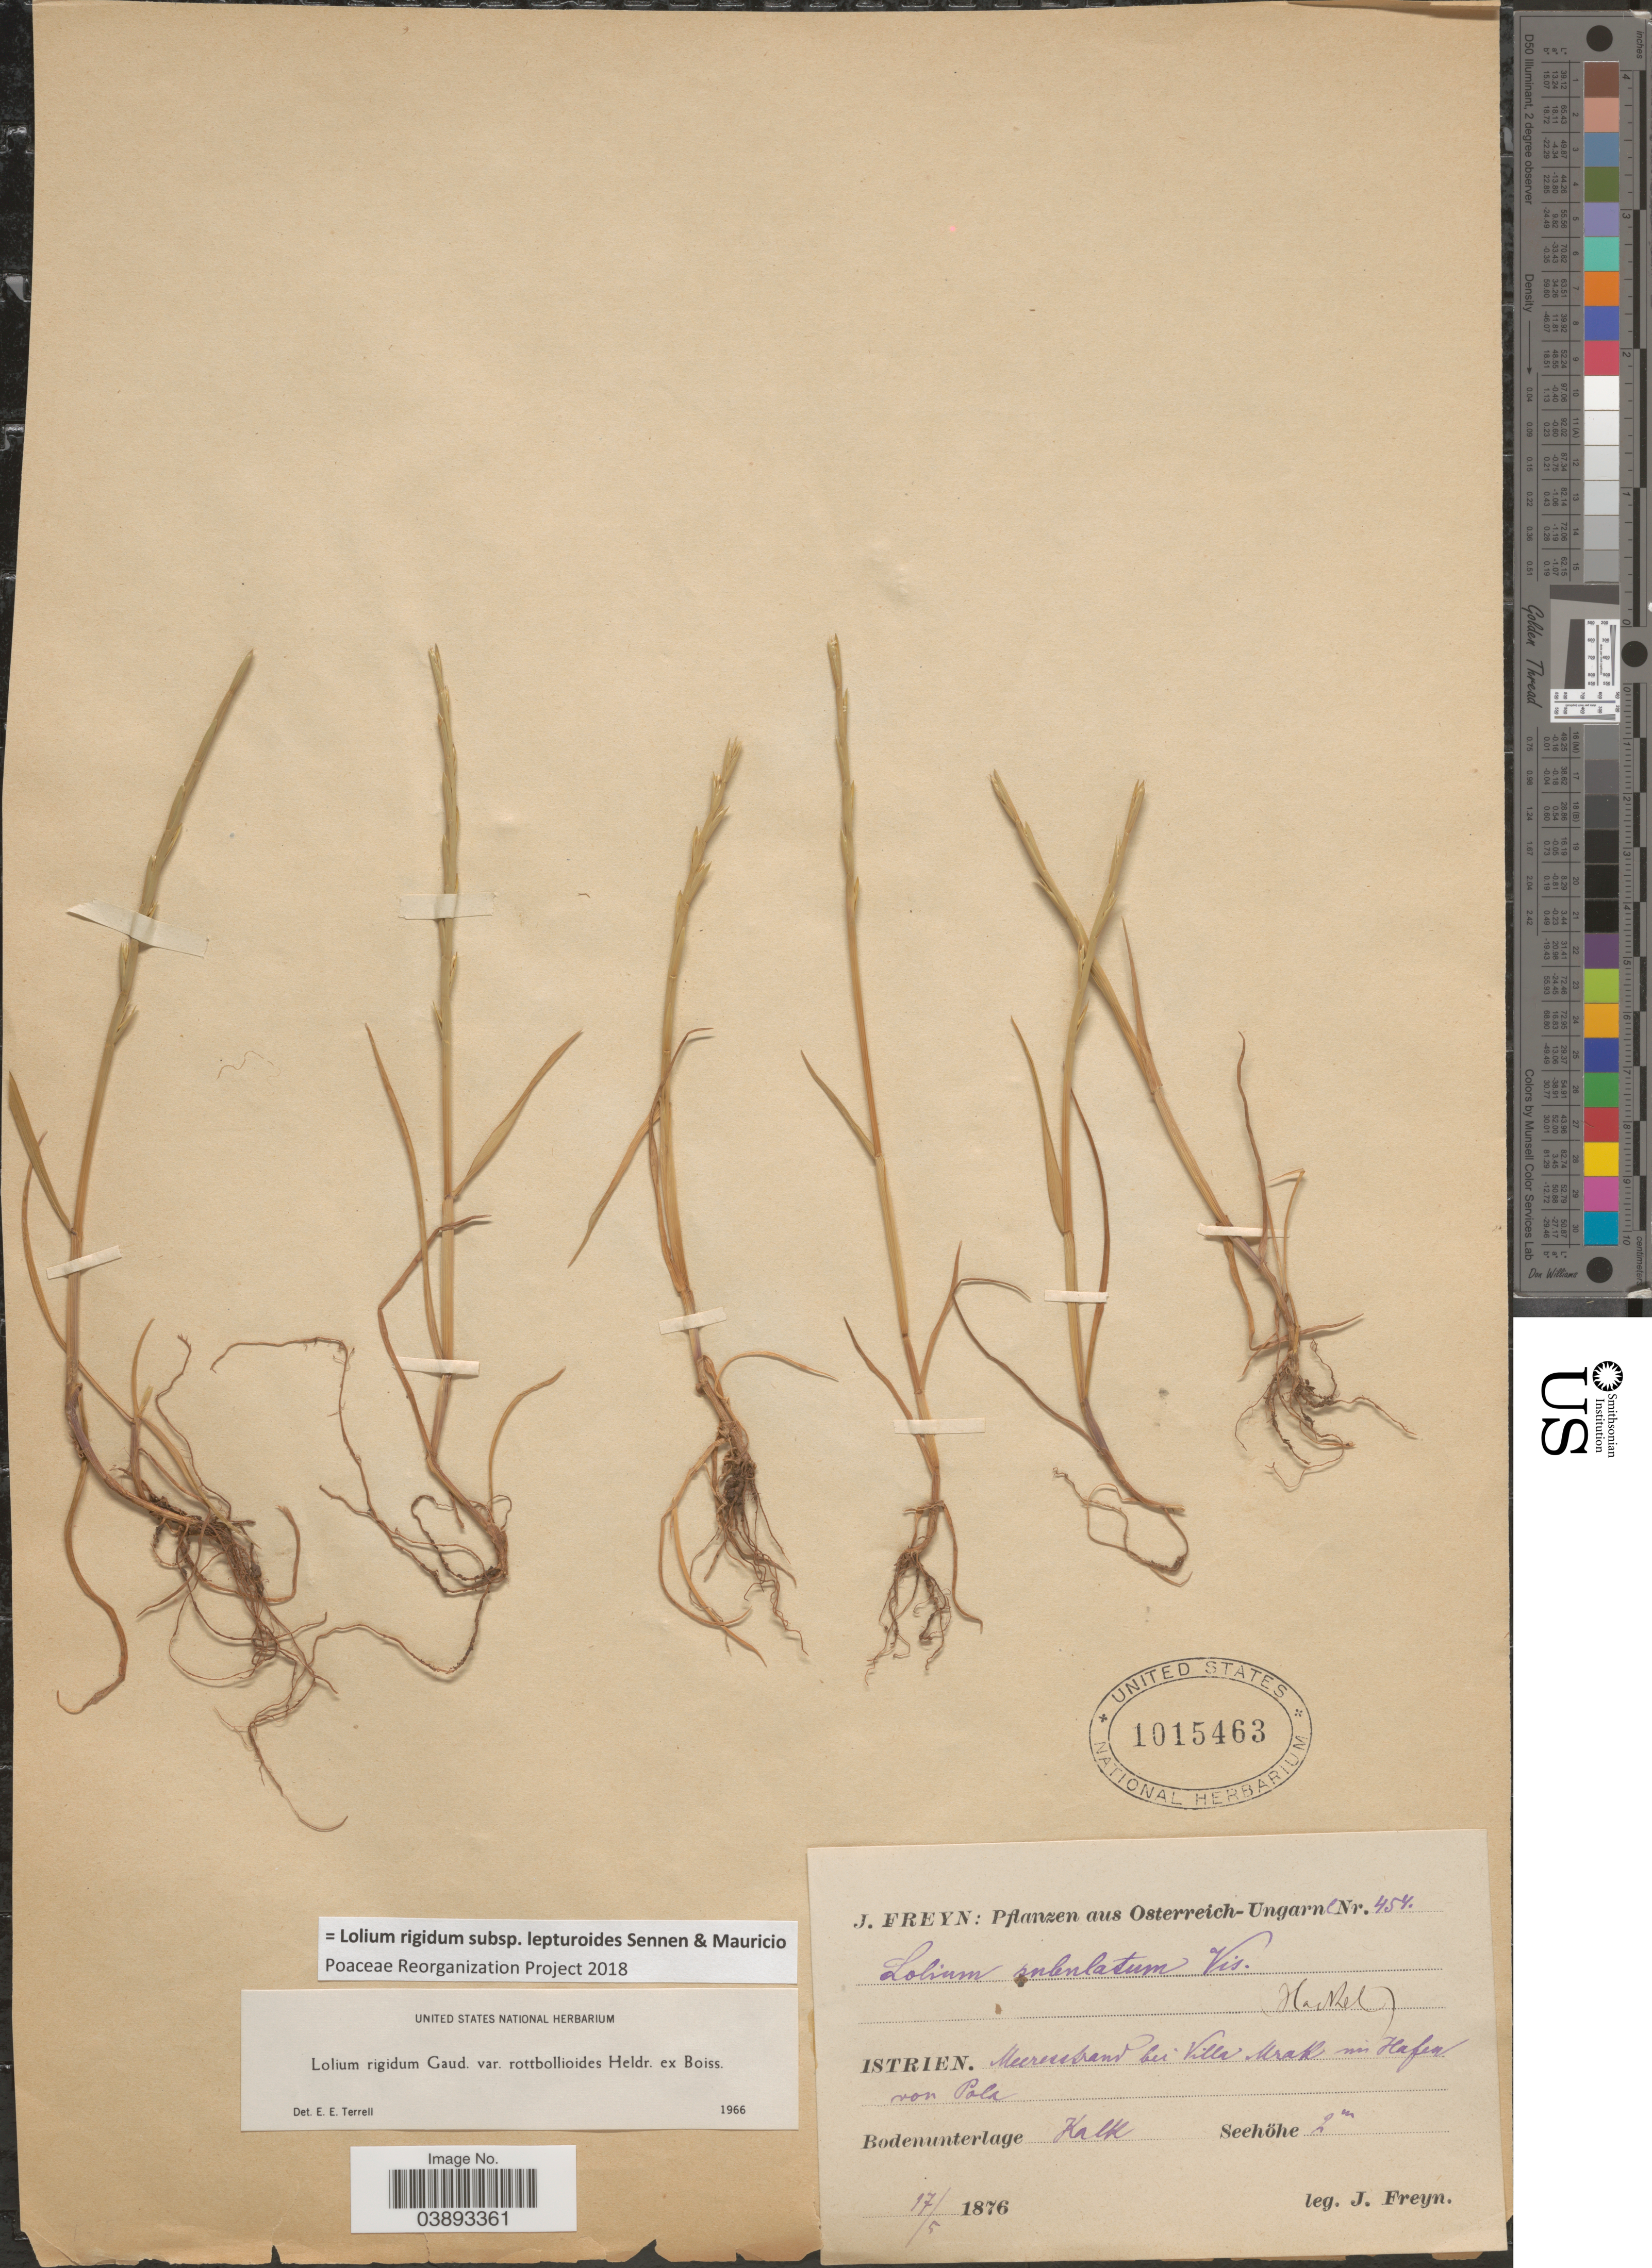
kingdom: Plantae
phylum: Tracheophyta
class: Liliopsida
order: Poales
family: Poaceae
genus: Lolium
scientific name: Lolium rigidum subsp. lepturoides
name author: Sennen & Mauricio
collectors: J. Freyn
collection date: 1876-05-17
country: Croatia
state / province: Istria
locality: Istrien. Meeresstrand bei Villa Mrak im Hafen von Pola.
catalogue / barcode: US 1015463